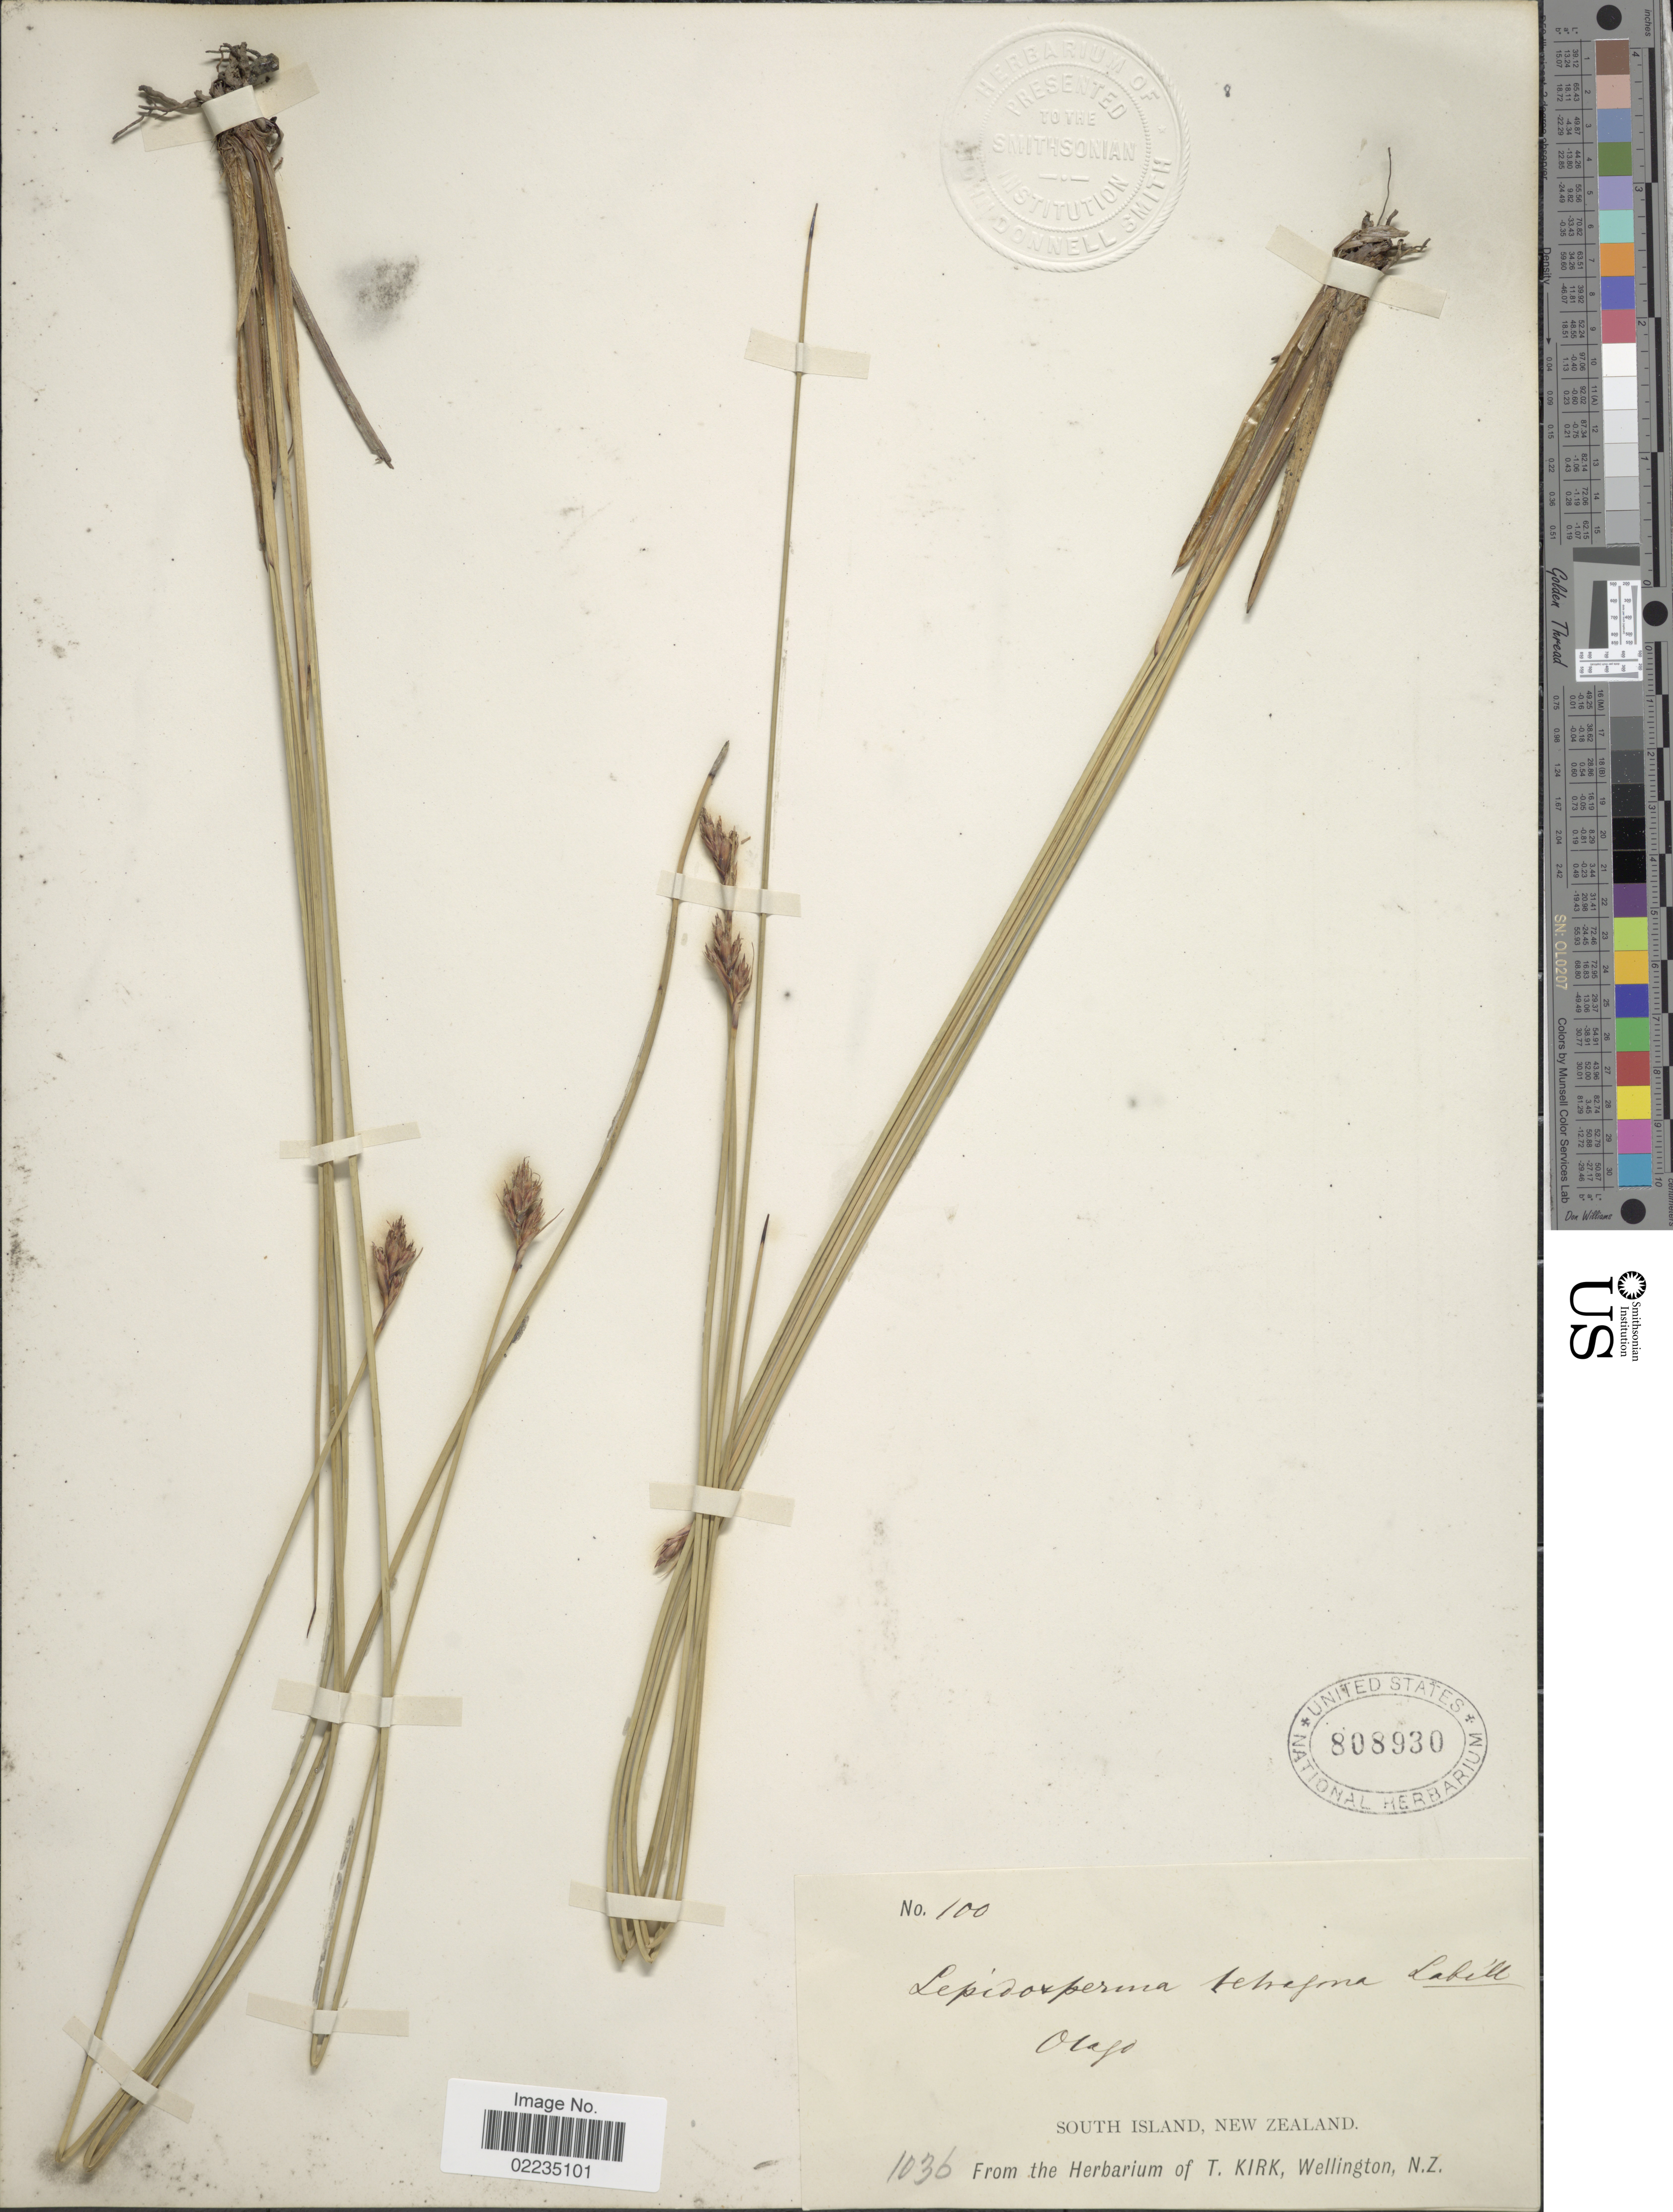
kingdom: Plantae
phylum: Tracheophyta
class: Liliopsida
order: Poales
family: Cyperaceae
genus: Lepidosperma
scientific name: Lepidosperma australe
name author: (A. Rich.) Hook. f.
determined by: Strong, Mark T., (BOT), Smithsonian Institution - National Museum of Natural History (UNITED STATES)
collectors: ex Herb. T. Kirk, Wellington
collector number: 100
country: New Zealand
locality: South Island, New Zealand, Olafo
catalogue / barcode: US 808930